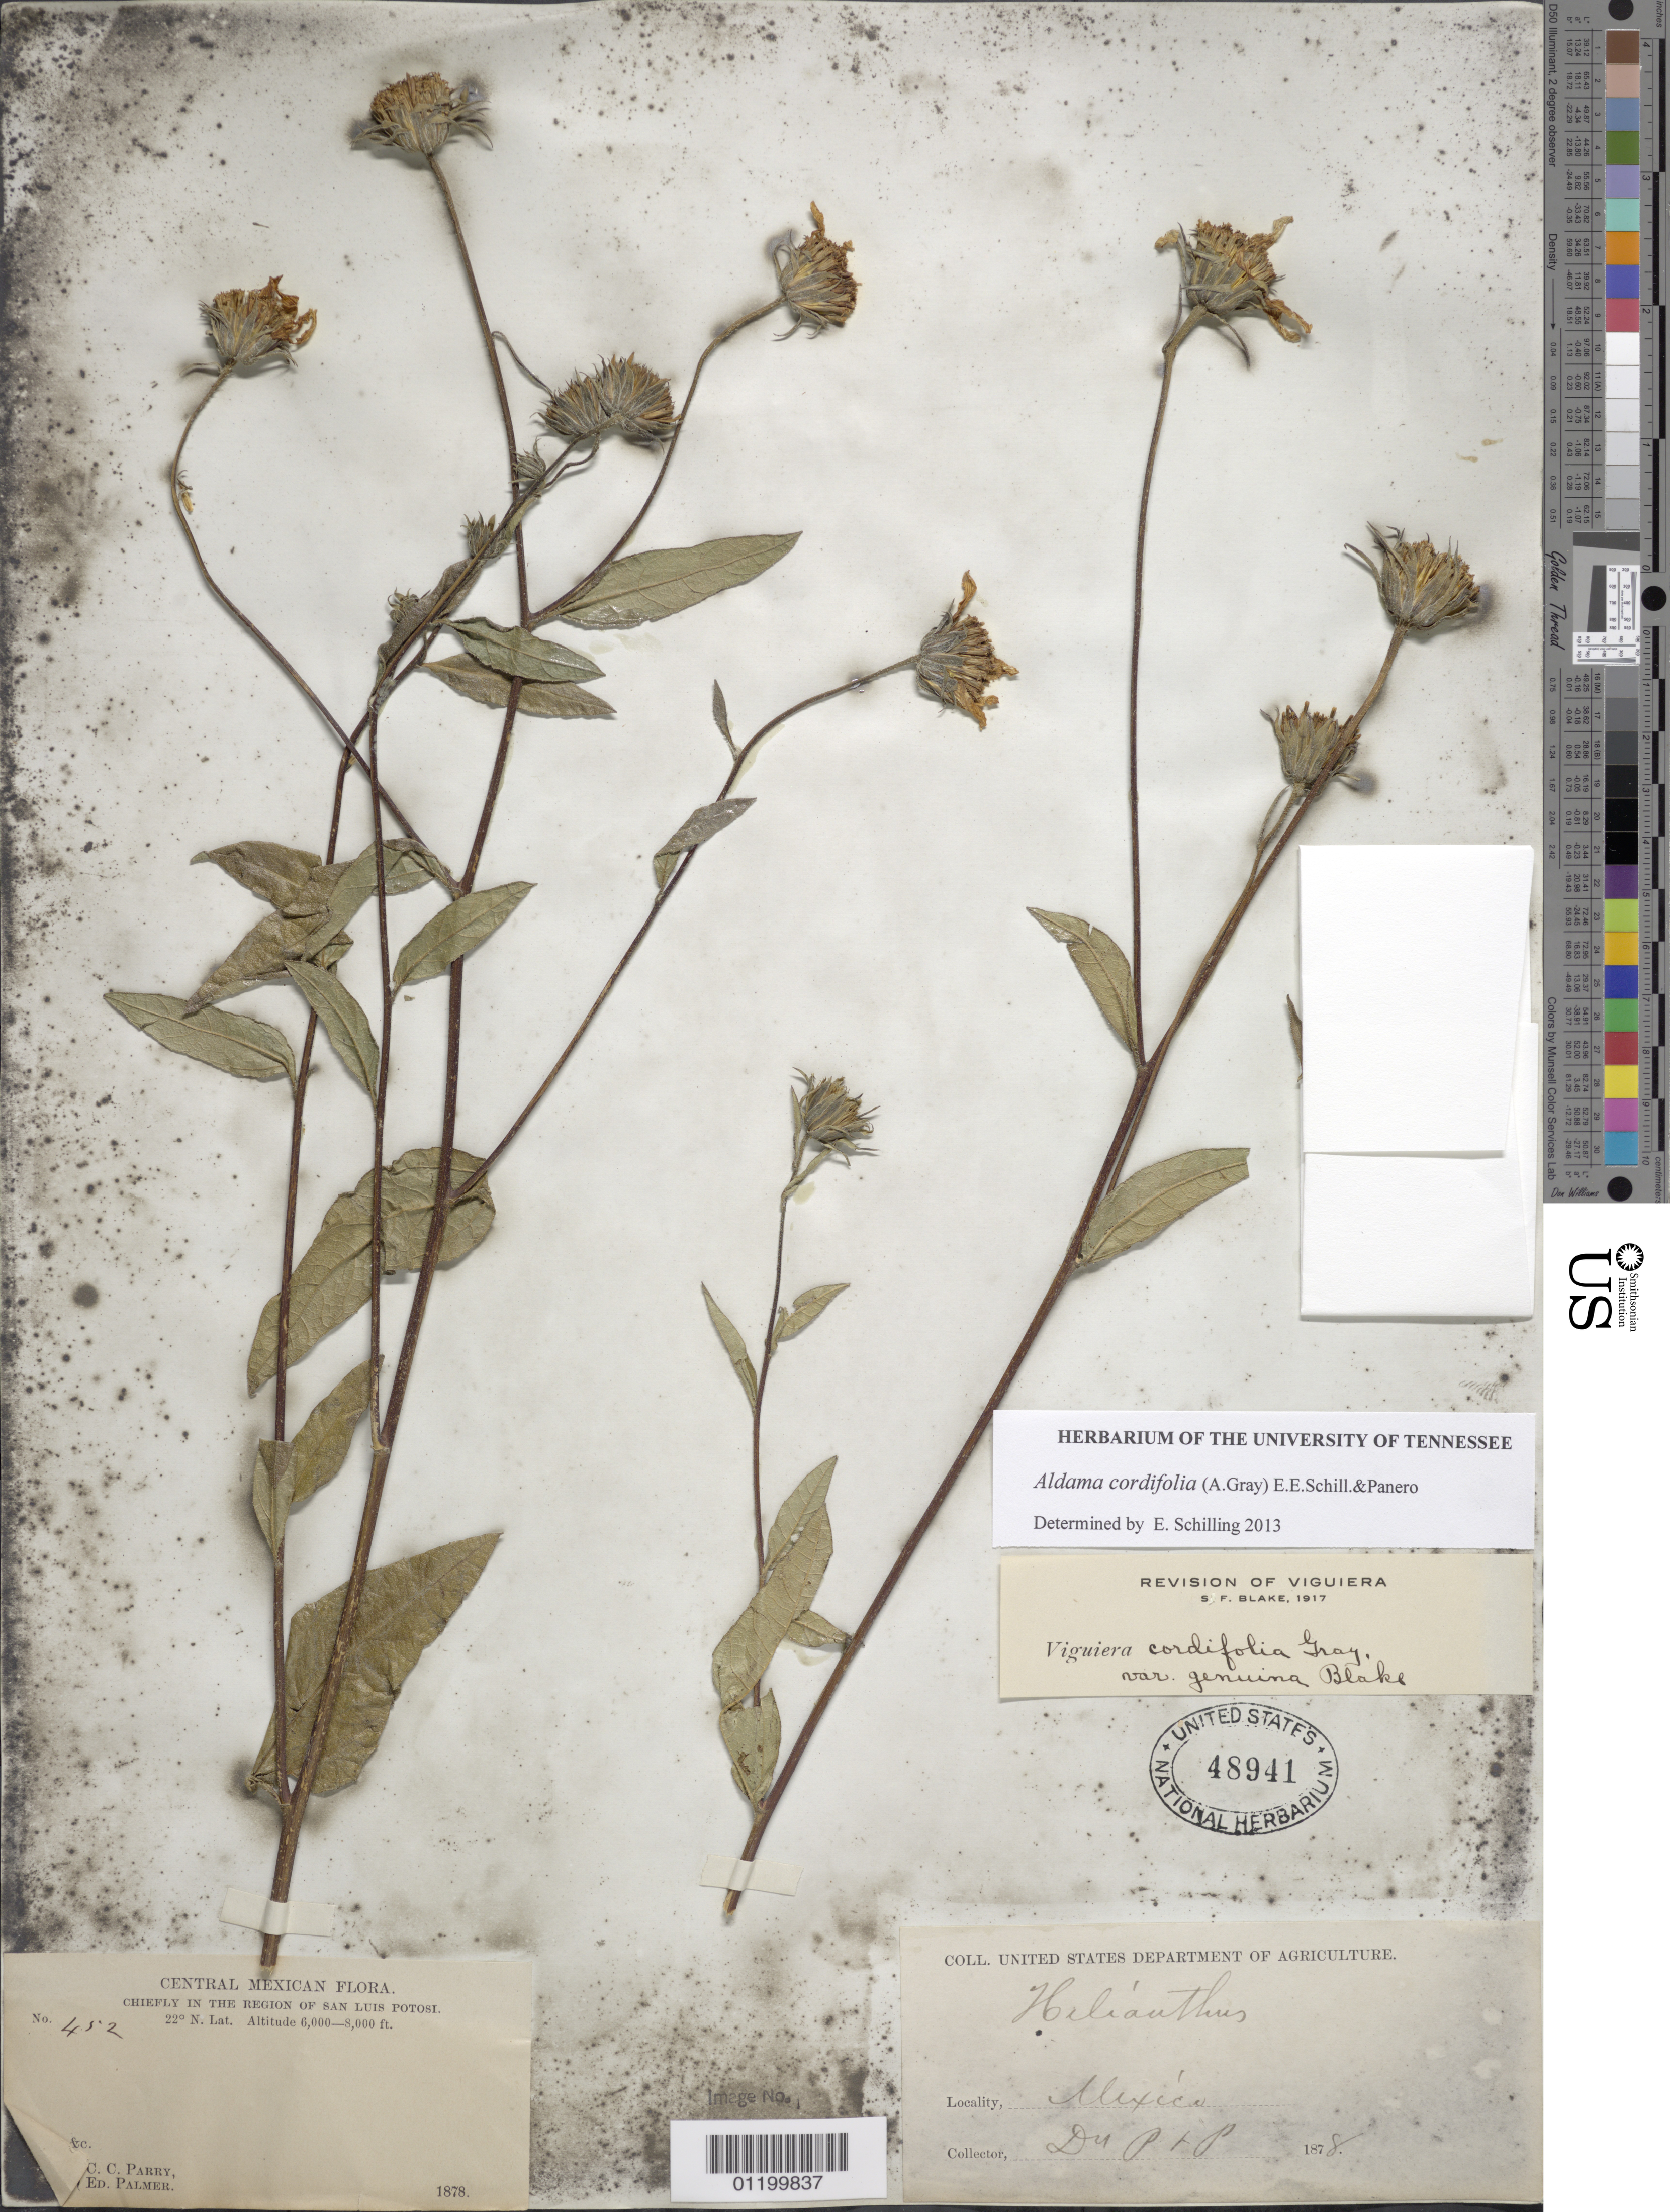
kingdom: Plantae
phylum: Tracheophyta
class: Magnoliopsida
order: Asterales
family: Asteraceae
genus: Aldama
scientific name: Aldama cordifolia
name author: (A. Gray) E.E. Schill. & Panero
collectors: C. C. Parry & E. Palmer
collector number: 452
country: Mexico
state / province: San Luis Potosí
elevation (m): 1829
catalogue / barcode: US 48941